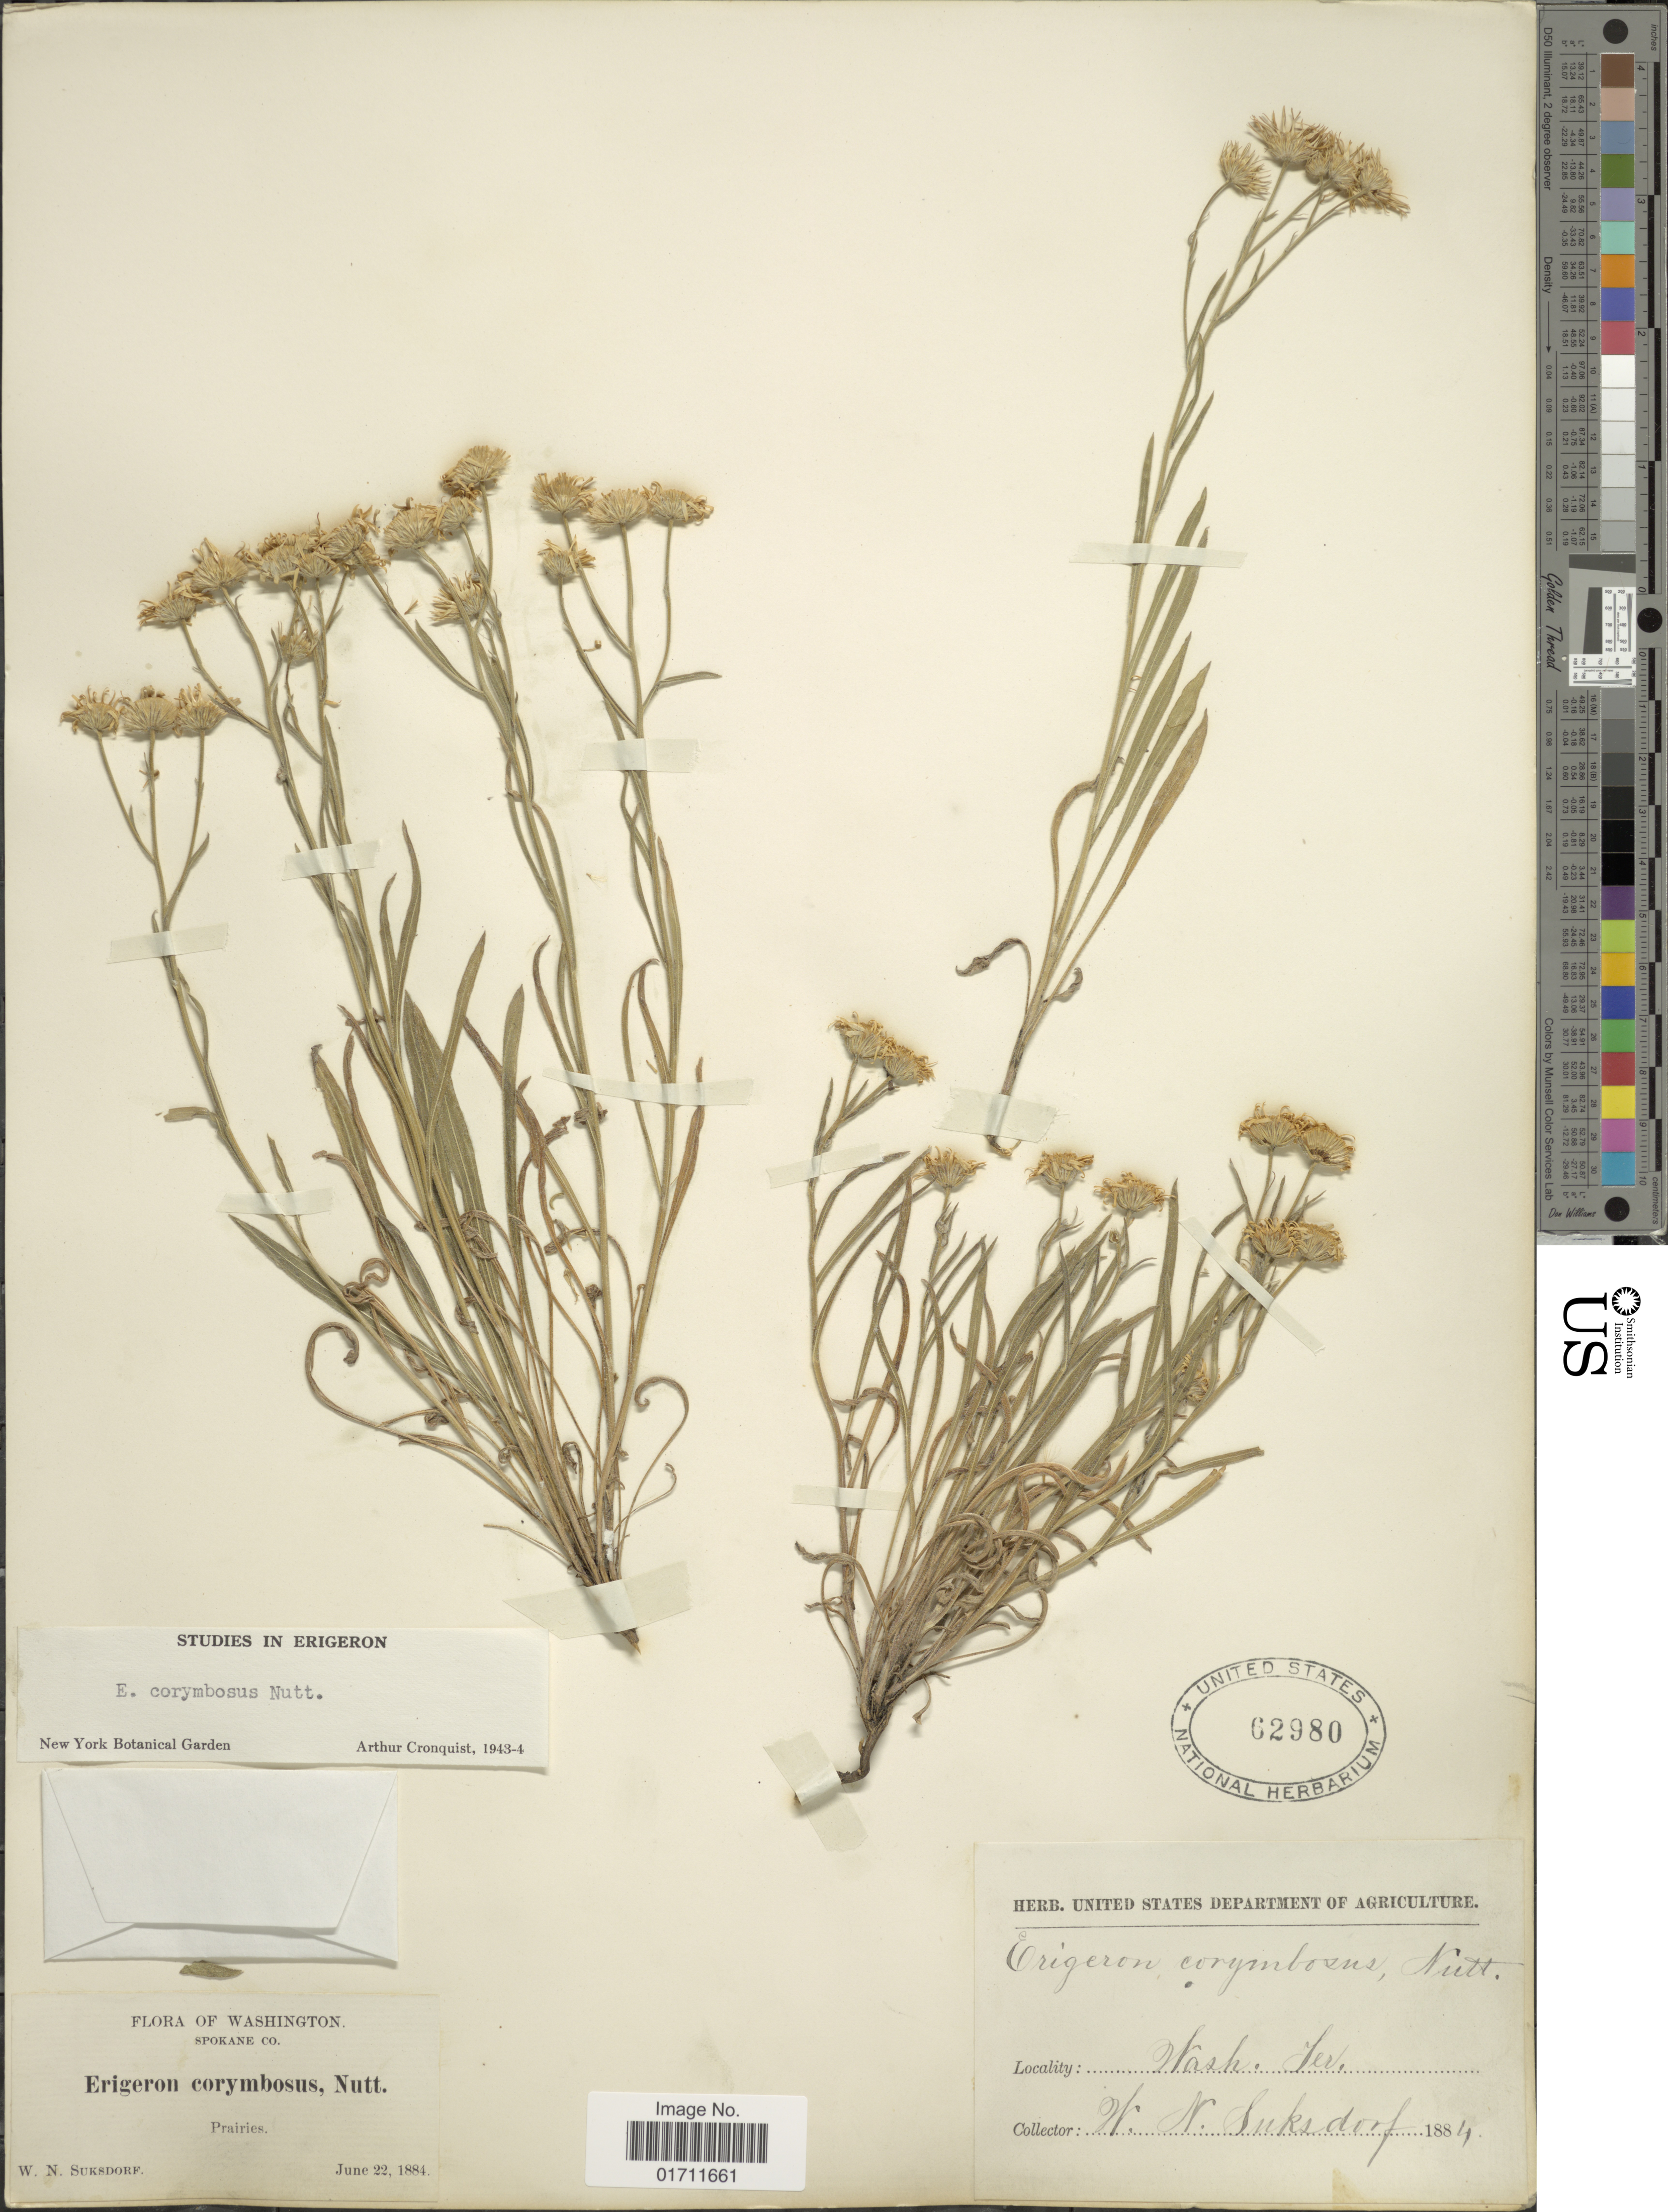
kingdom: Plantae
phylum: Tracheophyta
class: Magnoliopsida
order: Asterales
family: Asteraceae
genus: Erigeron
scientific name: Erigeron corymbosus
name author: Nutt.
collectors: W. N. Suksdorf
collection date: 1884-06-22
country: United States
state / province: Washington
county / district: Spokane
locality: Spokane Co., Prairies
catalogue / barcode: US 62980